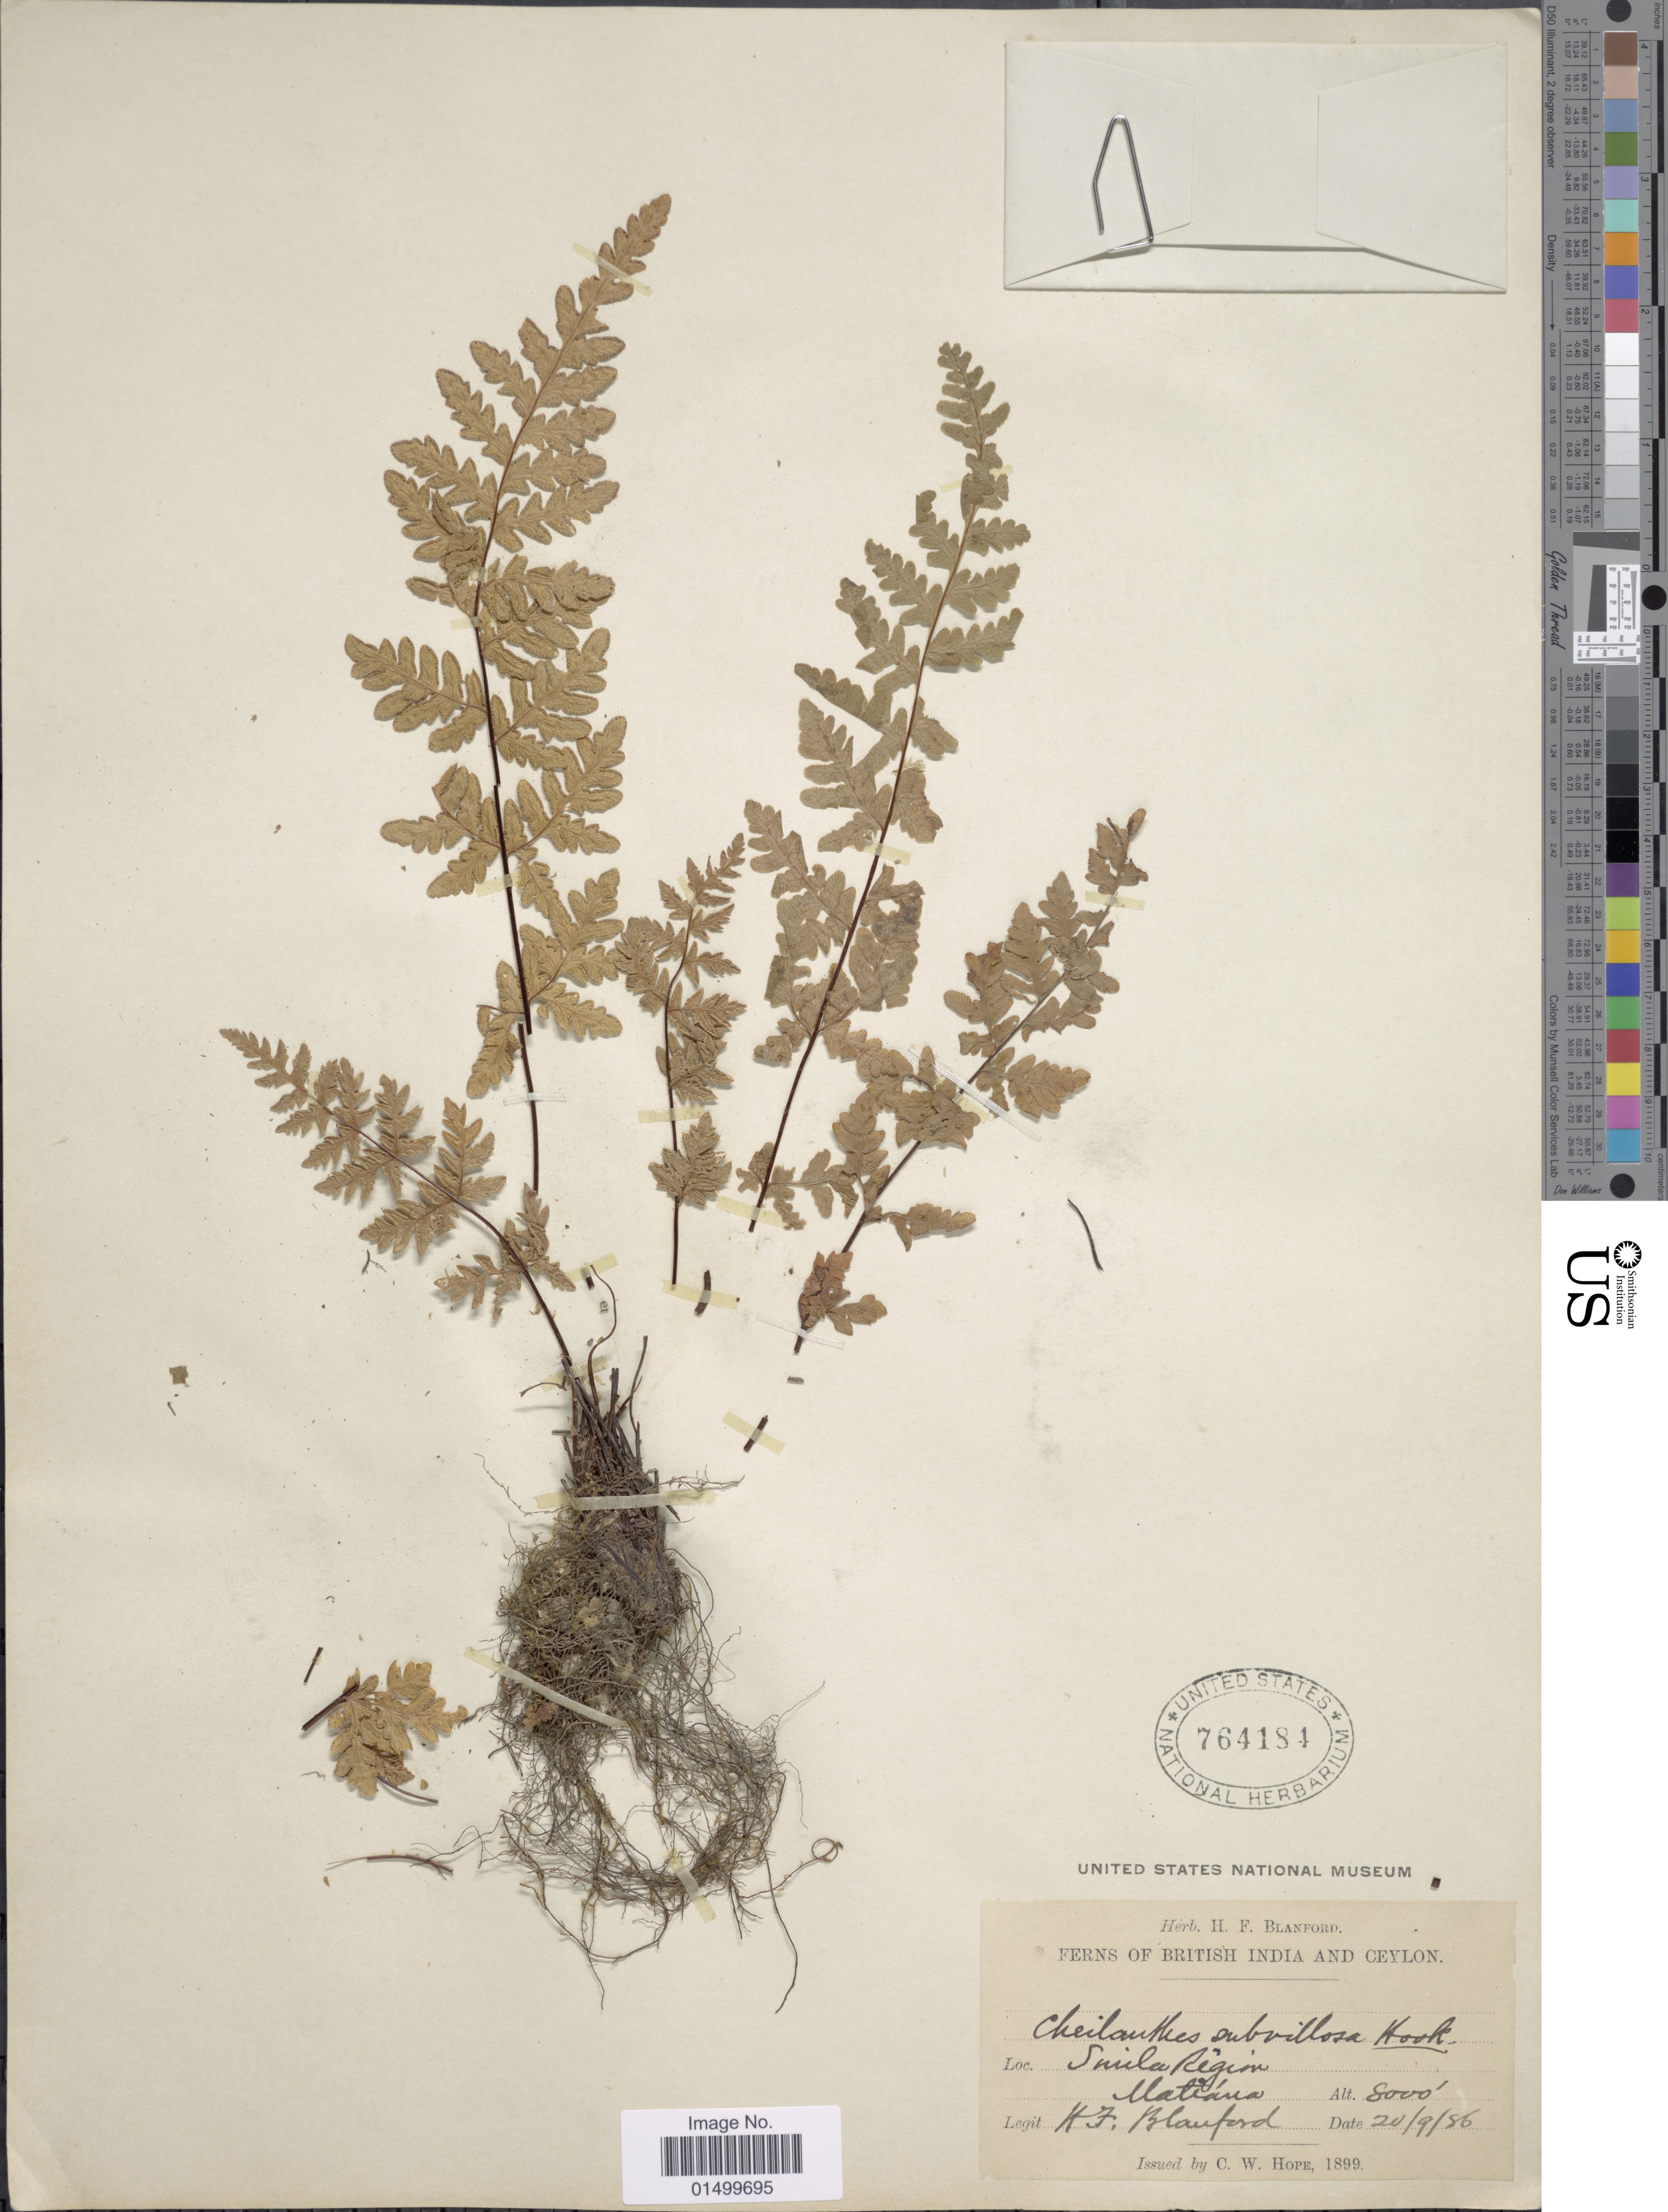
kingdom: Plantae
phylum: Tracheophyta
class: Polypodiopsida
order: Polypodiales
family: Pteridaceae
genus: Cheilanthes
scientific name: Cheilanthes subvillosum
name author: Hook.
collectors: H. Blanford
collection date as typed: Transcribed d/m/y: 20/9/86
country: India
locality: Smile Region, Matiana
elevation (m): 2438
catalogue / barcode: US 764184